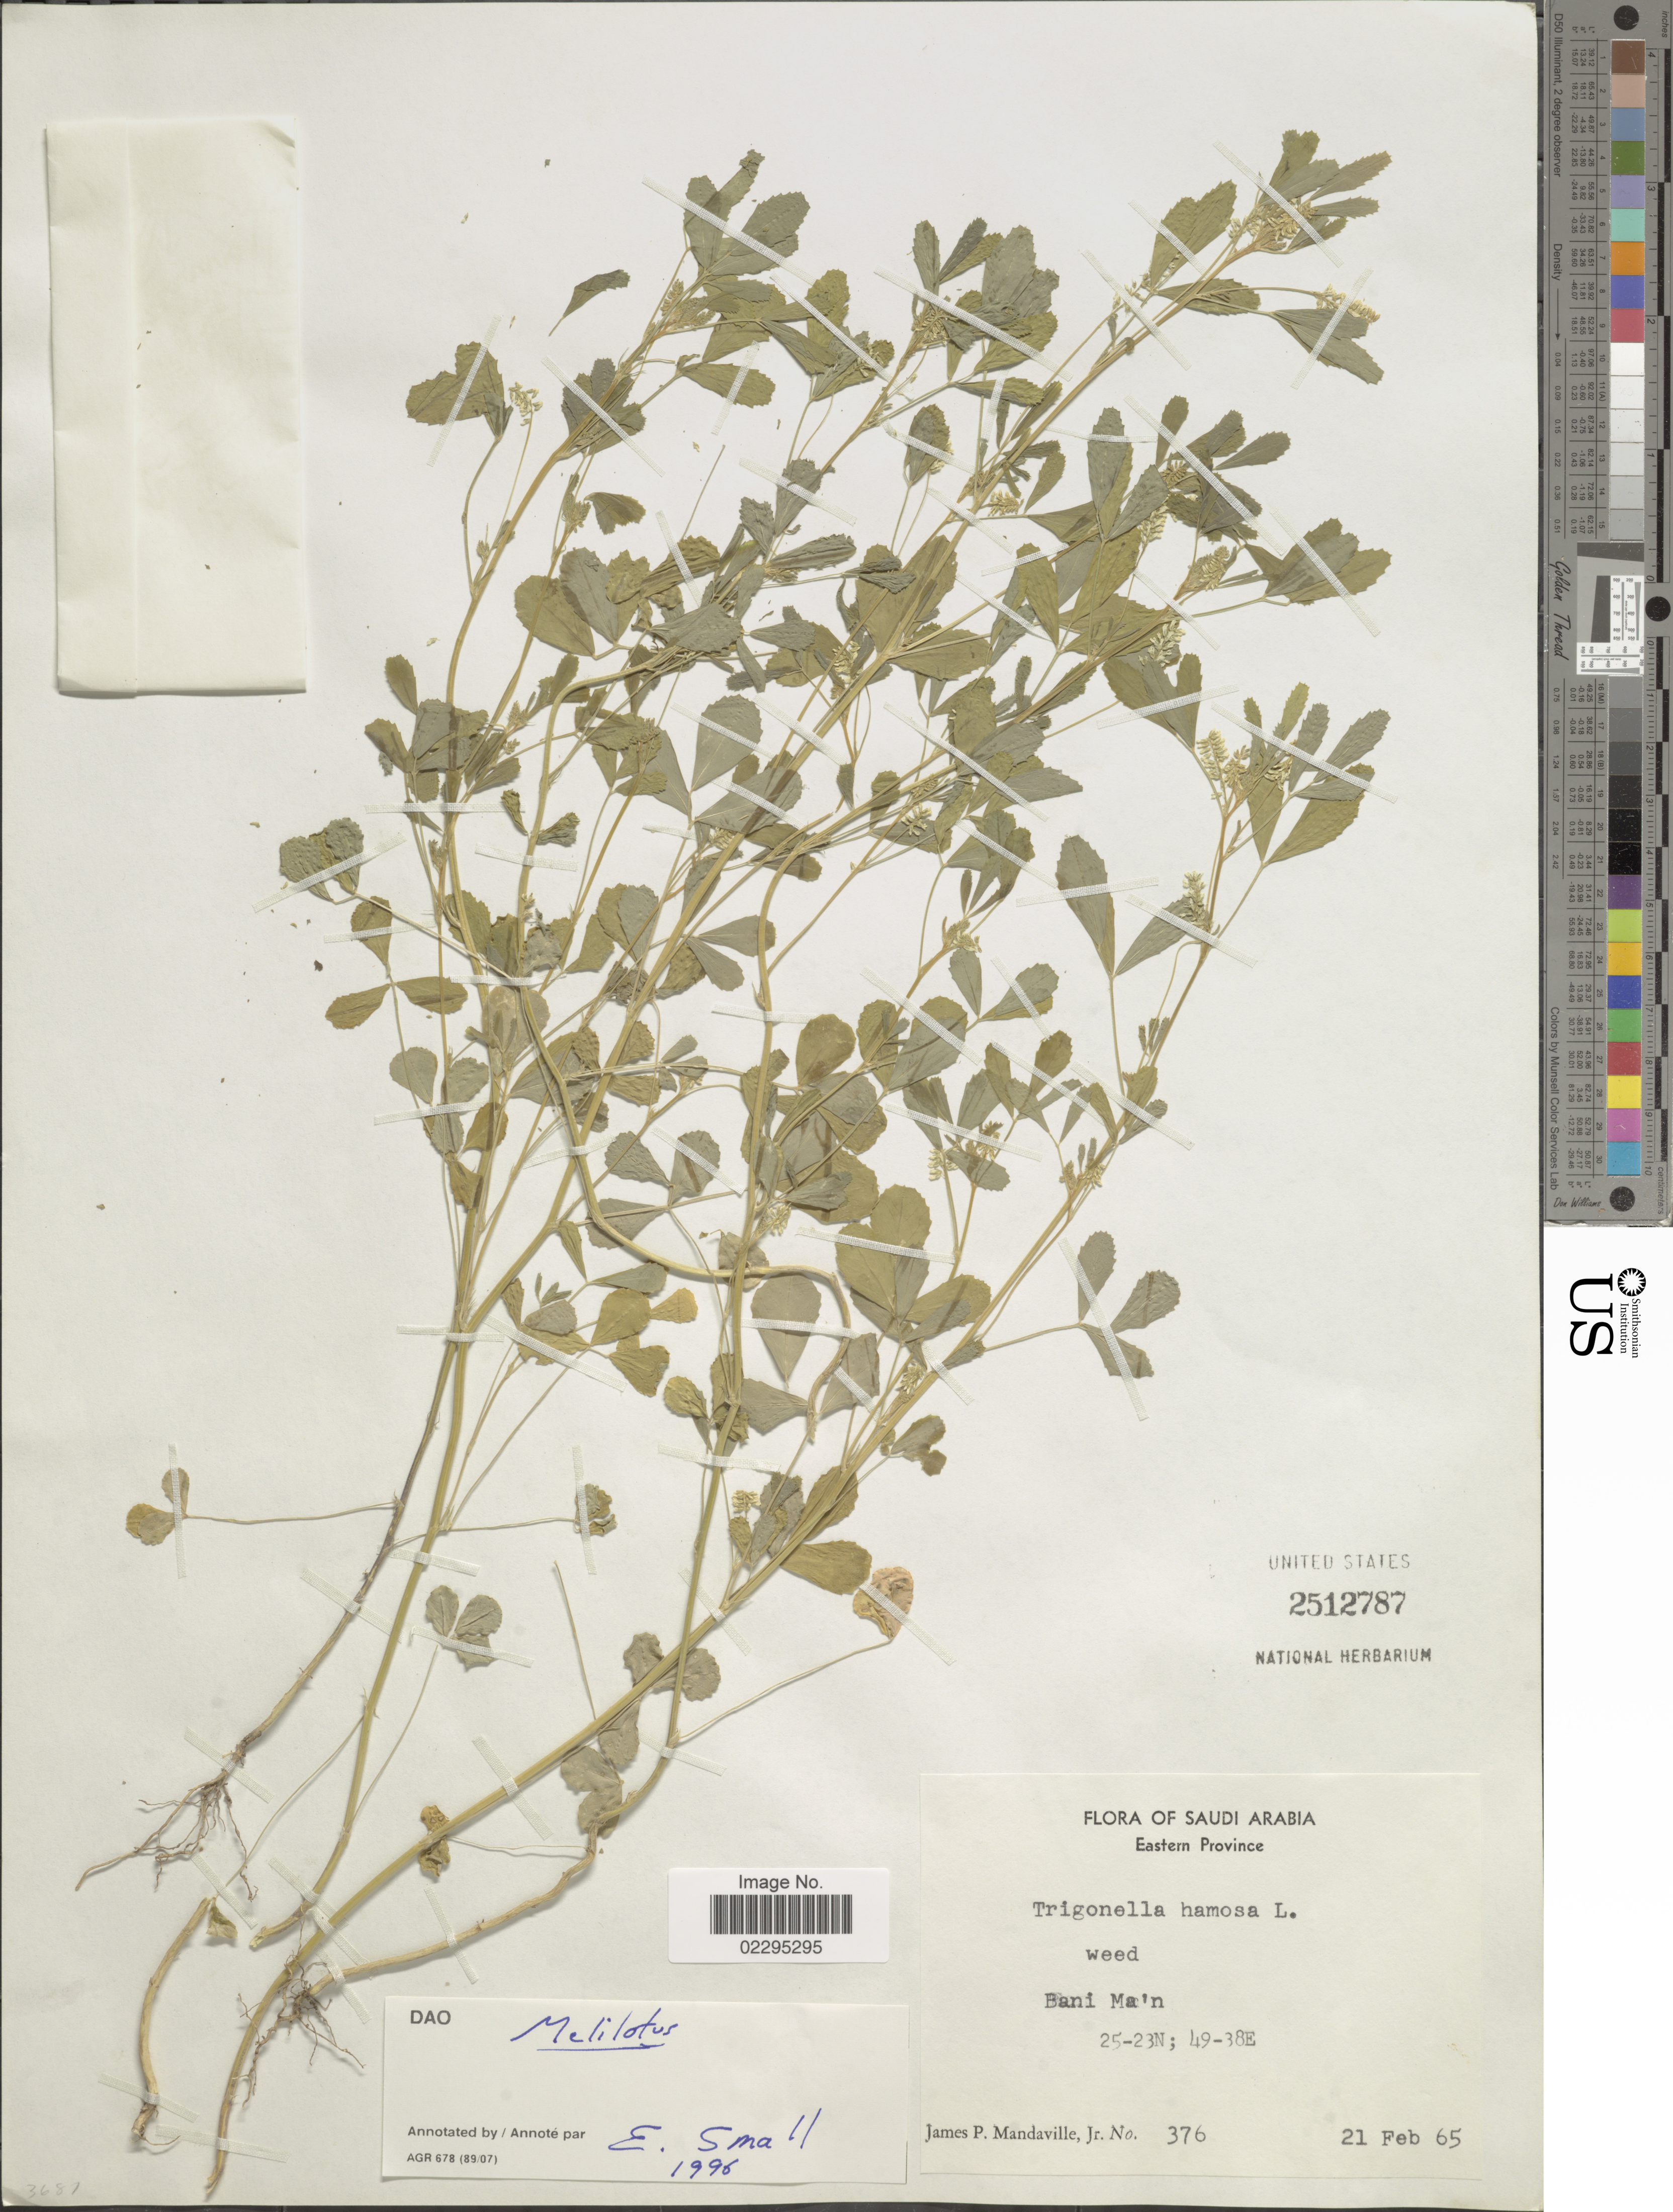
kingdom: Plantae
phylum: Tracheophyta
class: Magnoliopsida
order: Fabales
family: Fabaceae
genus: Melilotus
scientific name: Melilotus sp.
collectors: J. Mandaville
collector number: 376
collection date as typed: Transcribed d/m/y: 21/2/65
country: Saudi Arabia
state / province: Ash Sharqiyah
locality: Saudi Arabia, Eastern Province. Bani Ma'n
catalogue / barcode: US 2515787